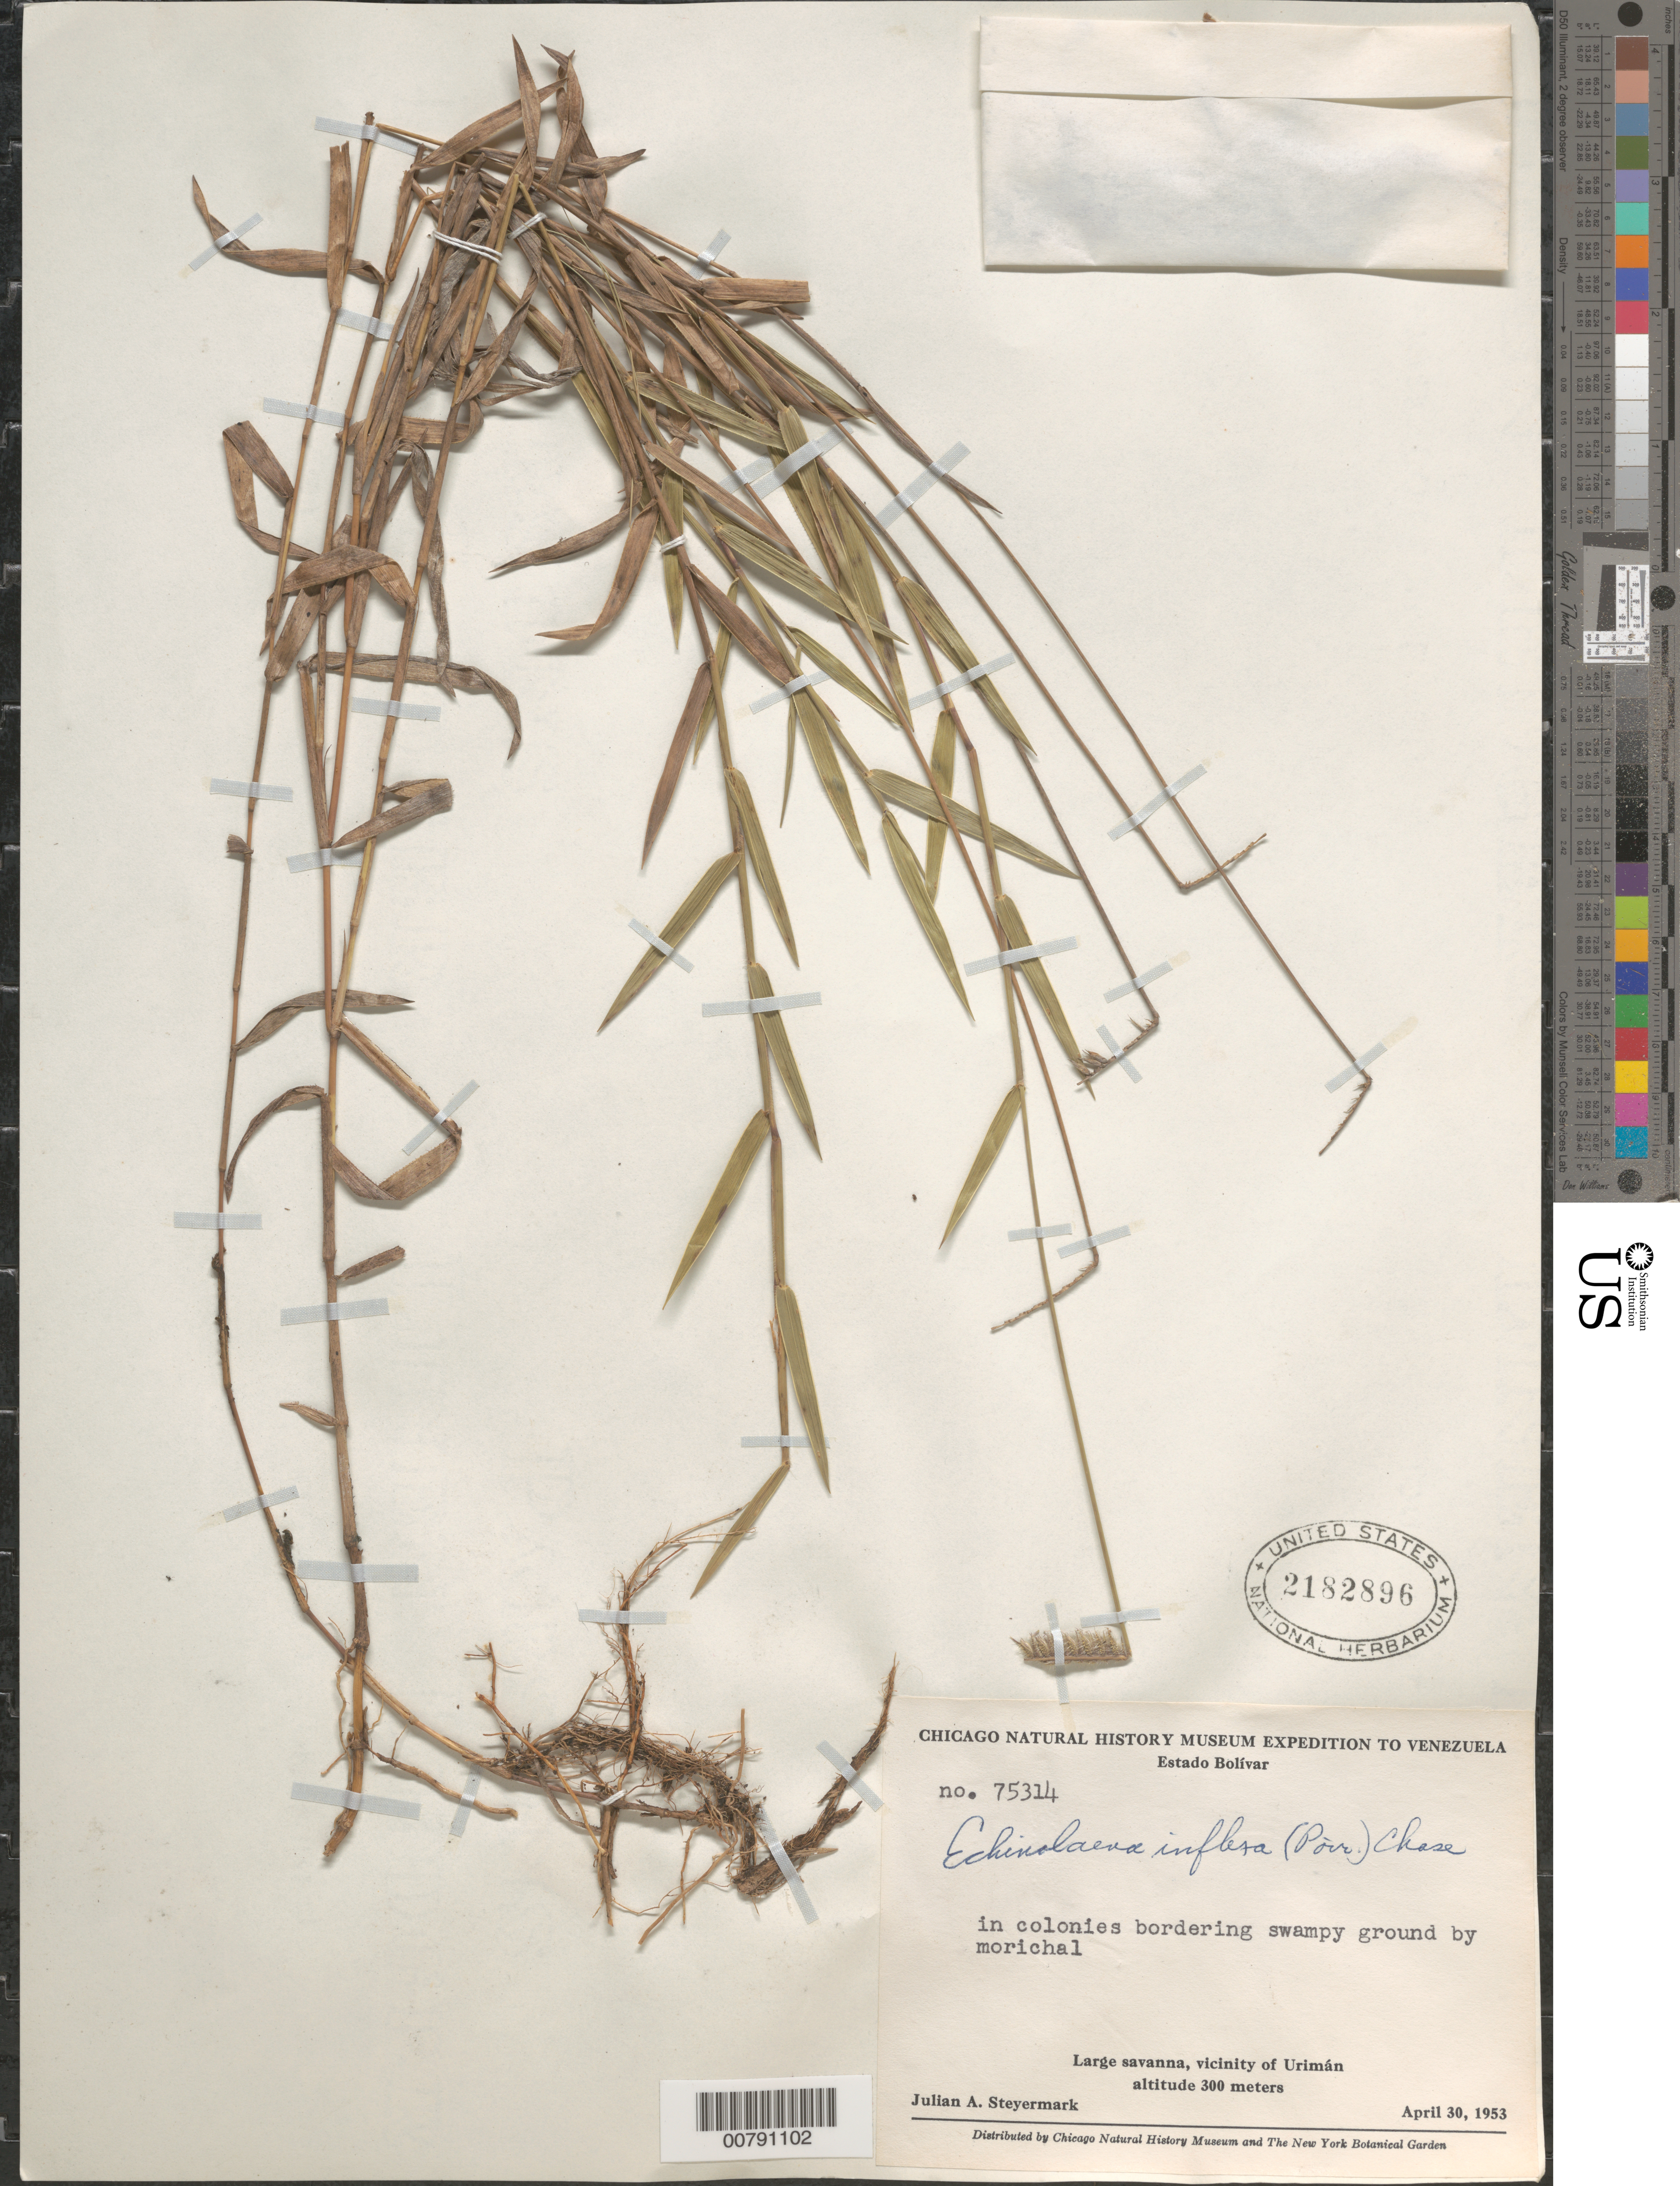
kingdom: Plantae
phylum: Tracheophyta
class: Liliopsida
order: Poales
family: Poaceae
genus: Echinolaena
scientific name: Echinolaena inflexa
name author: (Poir.) Chase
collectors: J. Steyermark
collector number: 75314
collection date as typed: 30-Apr-53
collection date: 1953-04-30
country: Venezuela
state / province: Bolívar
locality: Urimán, vicinity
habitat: Large savanna, bordering swampy ground by morichal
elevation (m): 300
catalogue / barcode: US 2182896